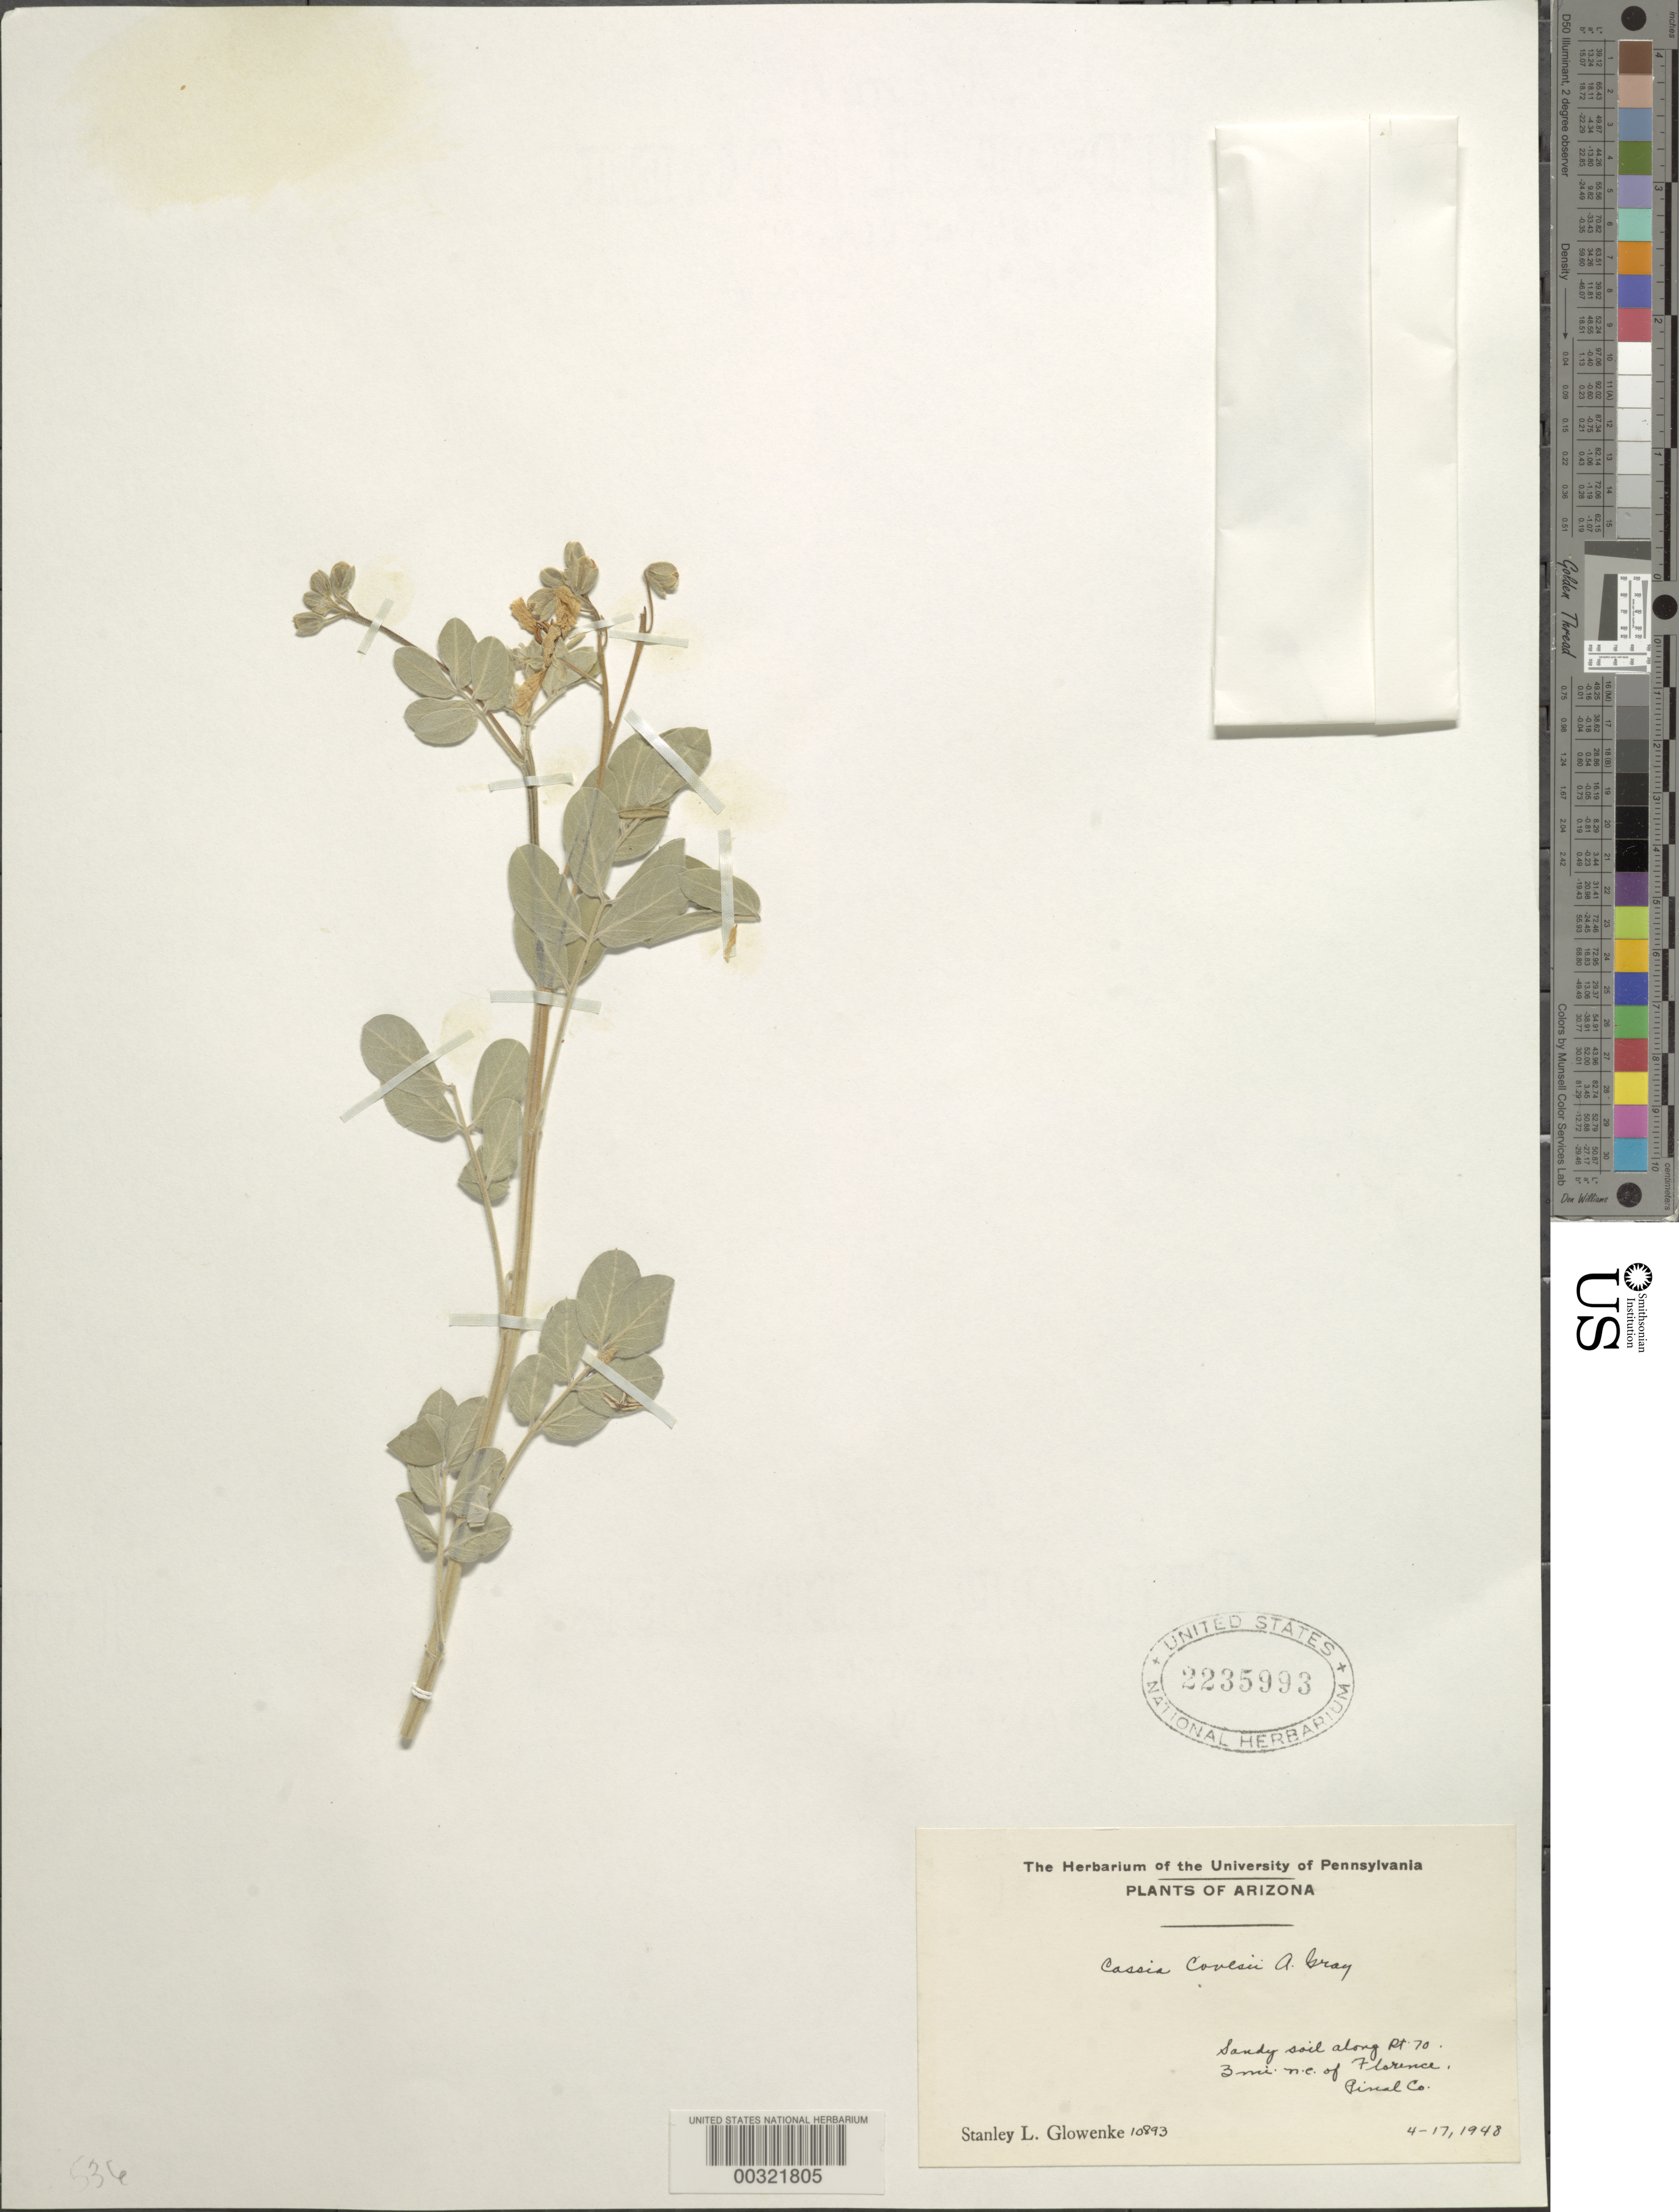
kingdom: Plantae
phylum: Tracheophyta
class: Magnoliopsida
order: Fabales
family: Fabaceae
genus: Senna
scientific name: Senna covesii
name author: (A. Gray) H.S. Irwin & Barneby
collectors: S. Glowenke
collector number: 10893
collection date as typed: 17 Apr 1948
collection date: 1948-04-17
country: United States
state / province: Arizona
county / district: Pinal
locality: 3 mi ne of florence, along rt 70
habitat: Sandy soil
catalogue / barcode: US 2235993